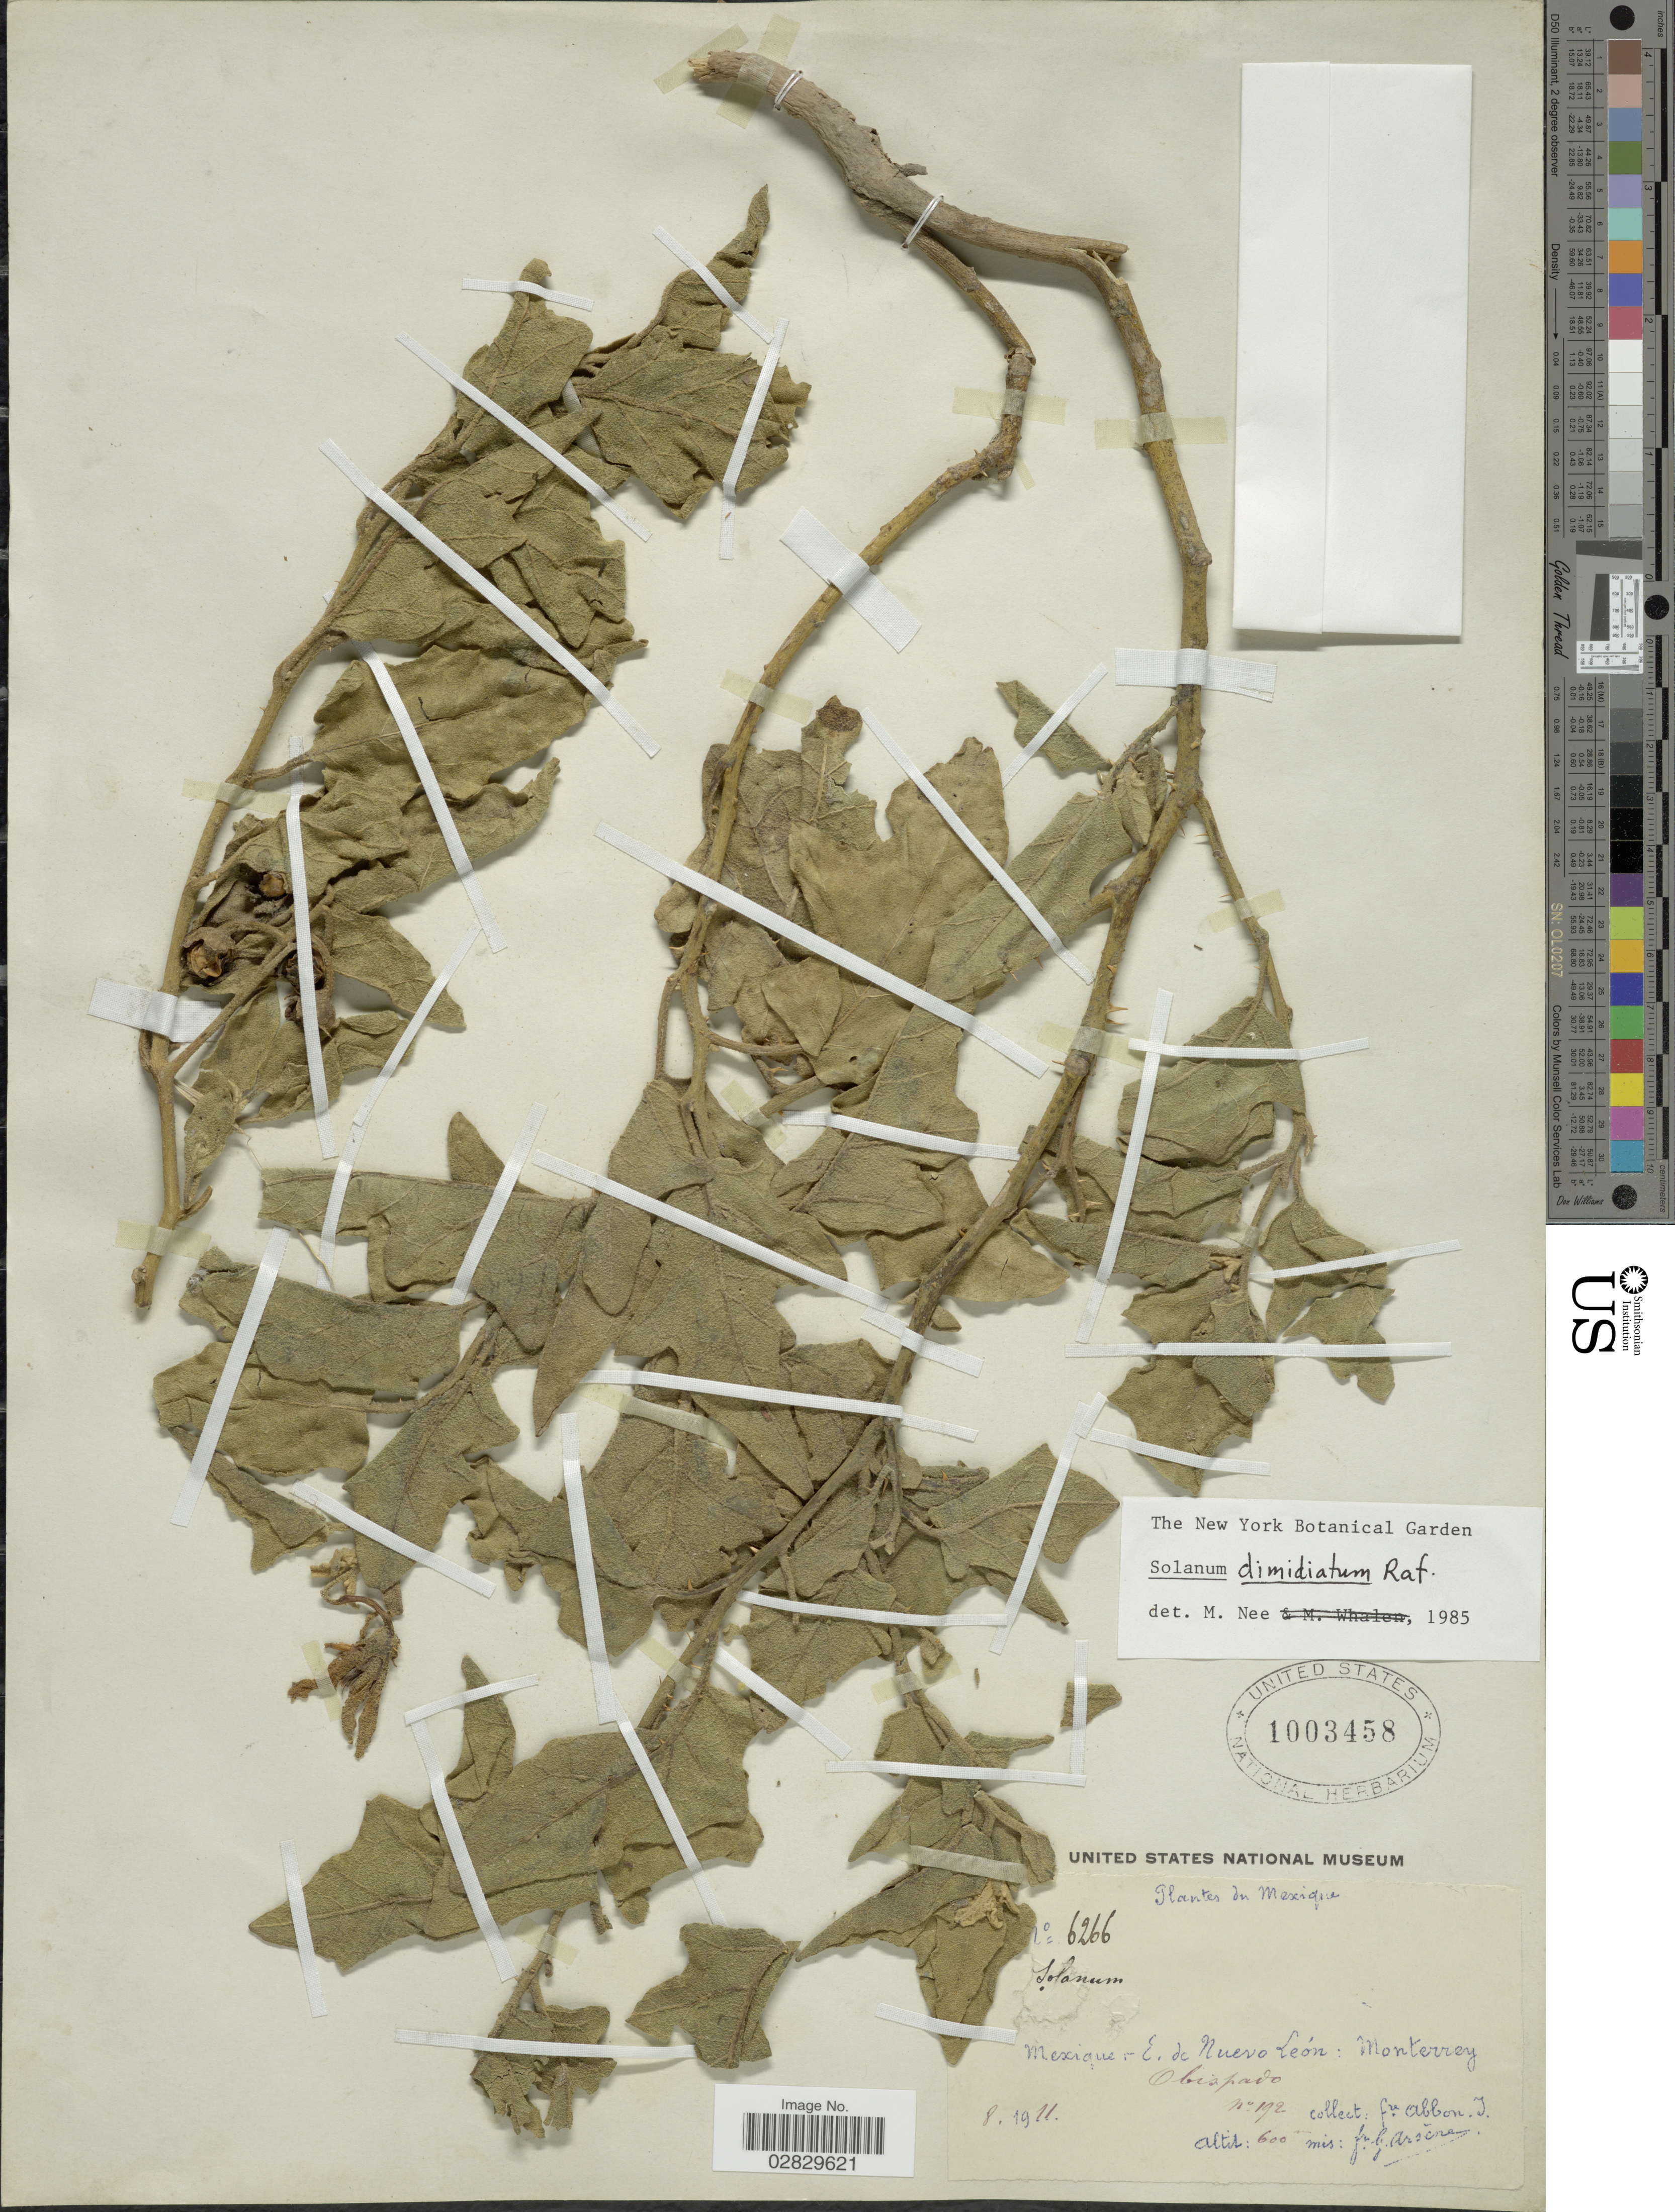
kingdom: Plantae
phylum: Tracheophyta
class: Magnoliopsida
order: Solanales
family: Solanaceae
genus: Solanum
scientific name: Solanum dimidiatum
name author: Raf.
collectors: Bro. G. Arsène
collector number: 6266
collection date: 1911-08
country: Mexico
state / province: Nuevo León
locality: E. de Nuevo Léon: Monterrey. Obispado.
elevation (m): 600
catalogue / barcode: US 1003458